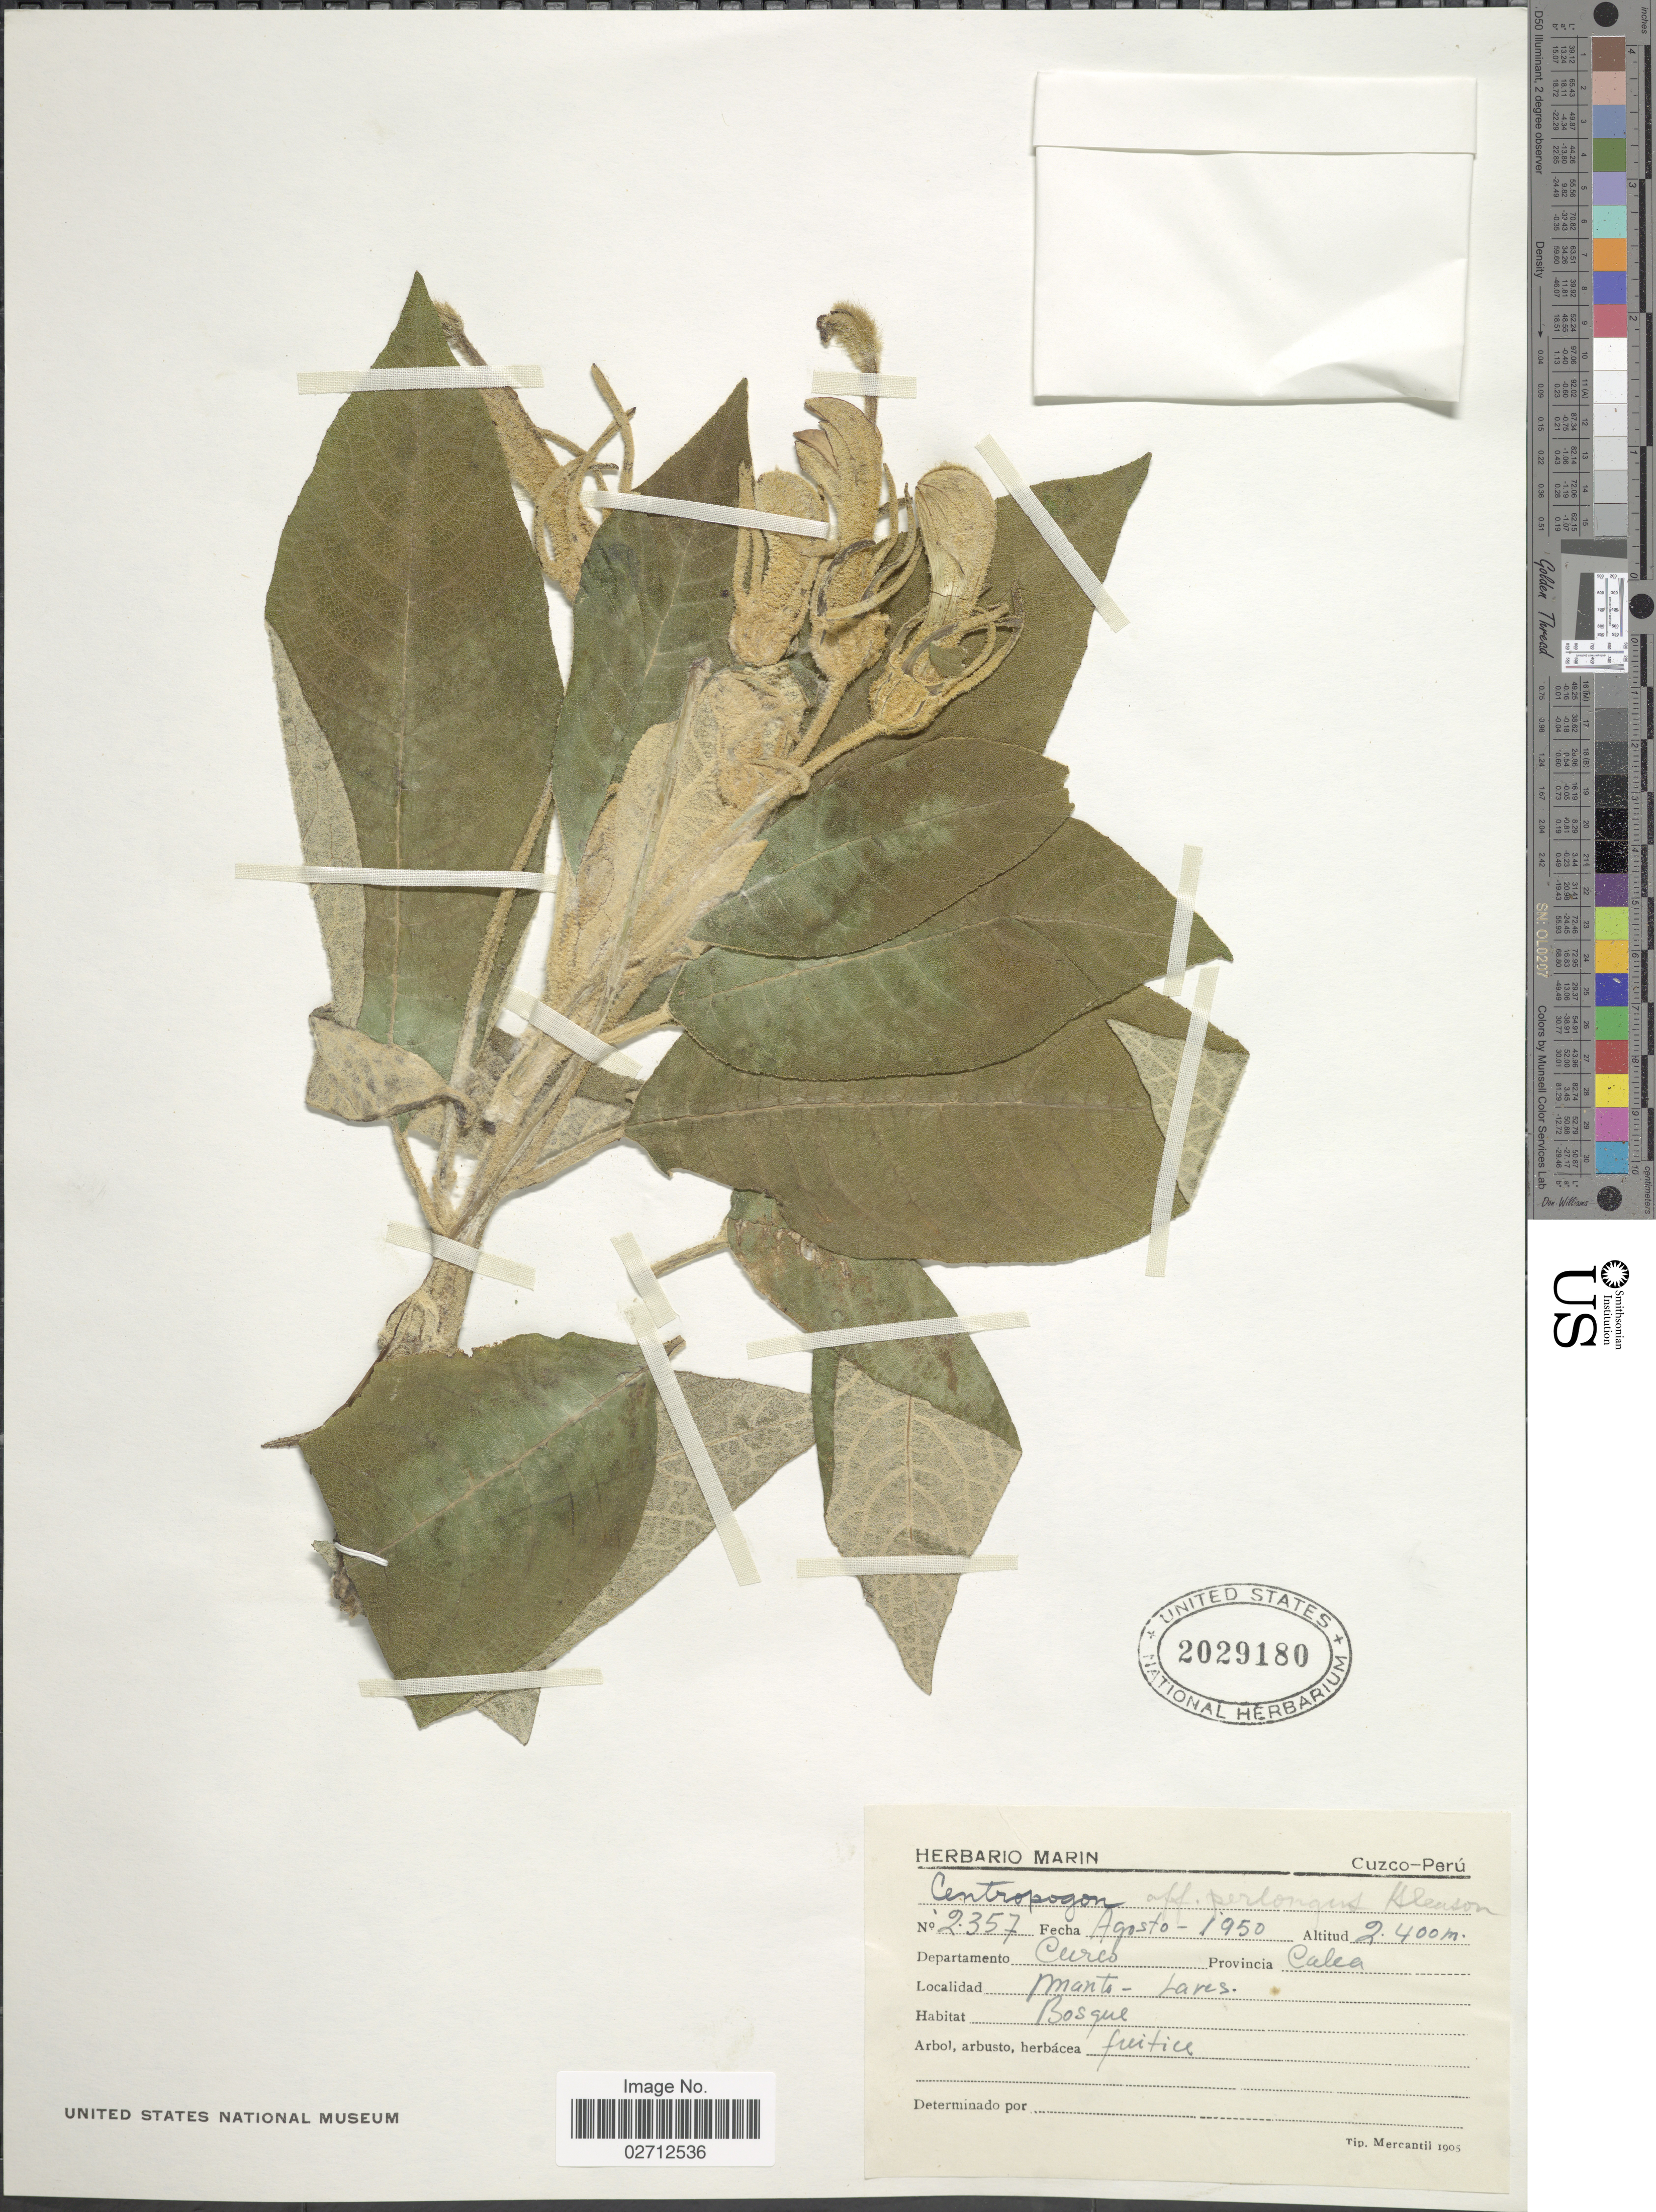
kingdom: Plantae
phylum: Tracheophyta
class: Magnoliopsida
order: Asterales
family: Campanulaceae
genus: Centropogon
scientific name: Centropogon perlongus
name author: Gleason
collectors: ex herb. Marin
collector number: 2357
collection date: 1950-08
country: Peru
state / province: Cusco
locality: Departamento Cuzco, Provincia Calca, Manta - lares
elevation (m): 2400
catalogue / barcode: US 2029180